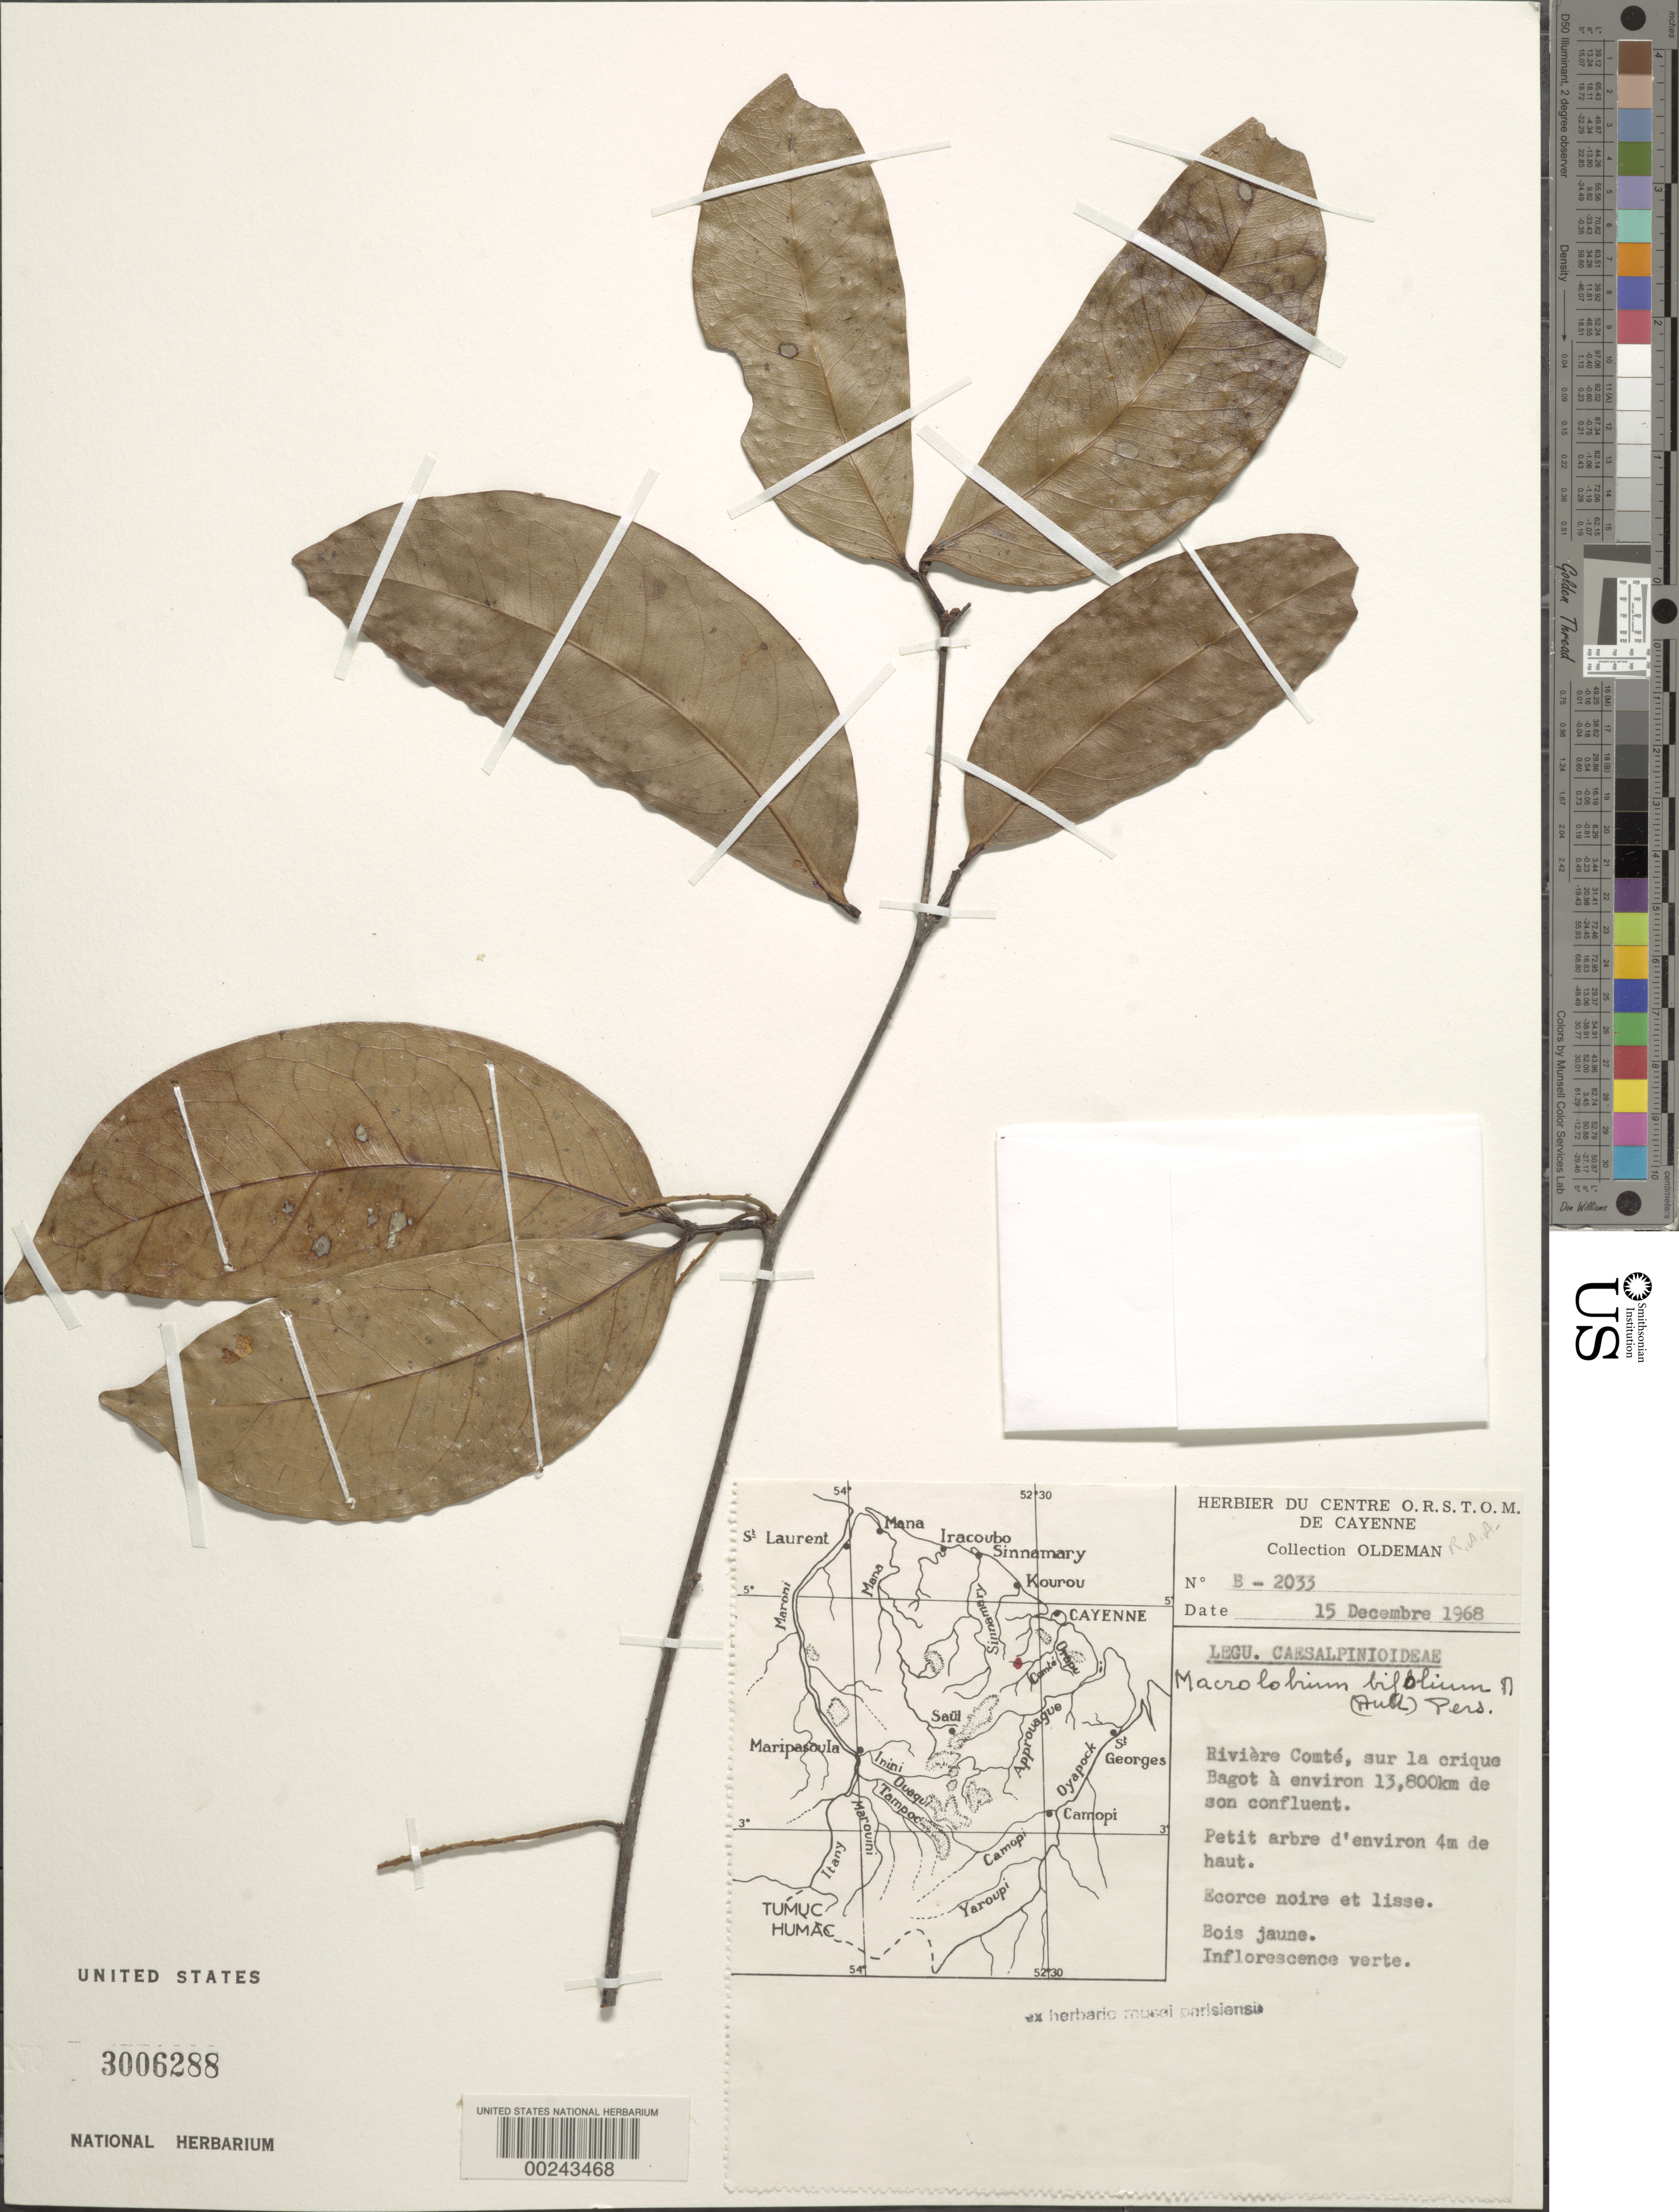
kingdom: Plantae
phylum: Tracheophyta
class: Magnoliopsida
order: Fabales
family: Fabaceae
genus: Macrolobium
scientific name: Macrolobium bifolium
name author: (Aubl.) Pers.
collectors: R. Oldeman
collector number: B-2033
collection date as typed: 15 Dec 1968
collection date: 1968-12-15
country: French Guiana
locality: River comte, about the creek bagot from vicinity 13,800 km of its confluent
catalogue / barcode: US 3006288